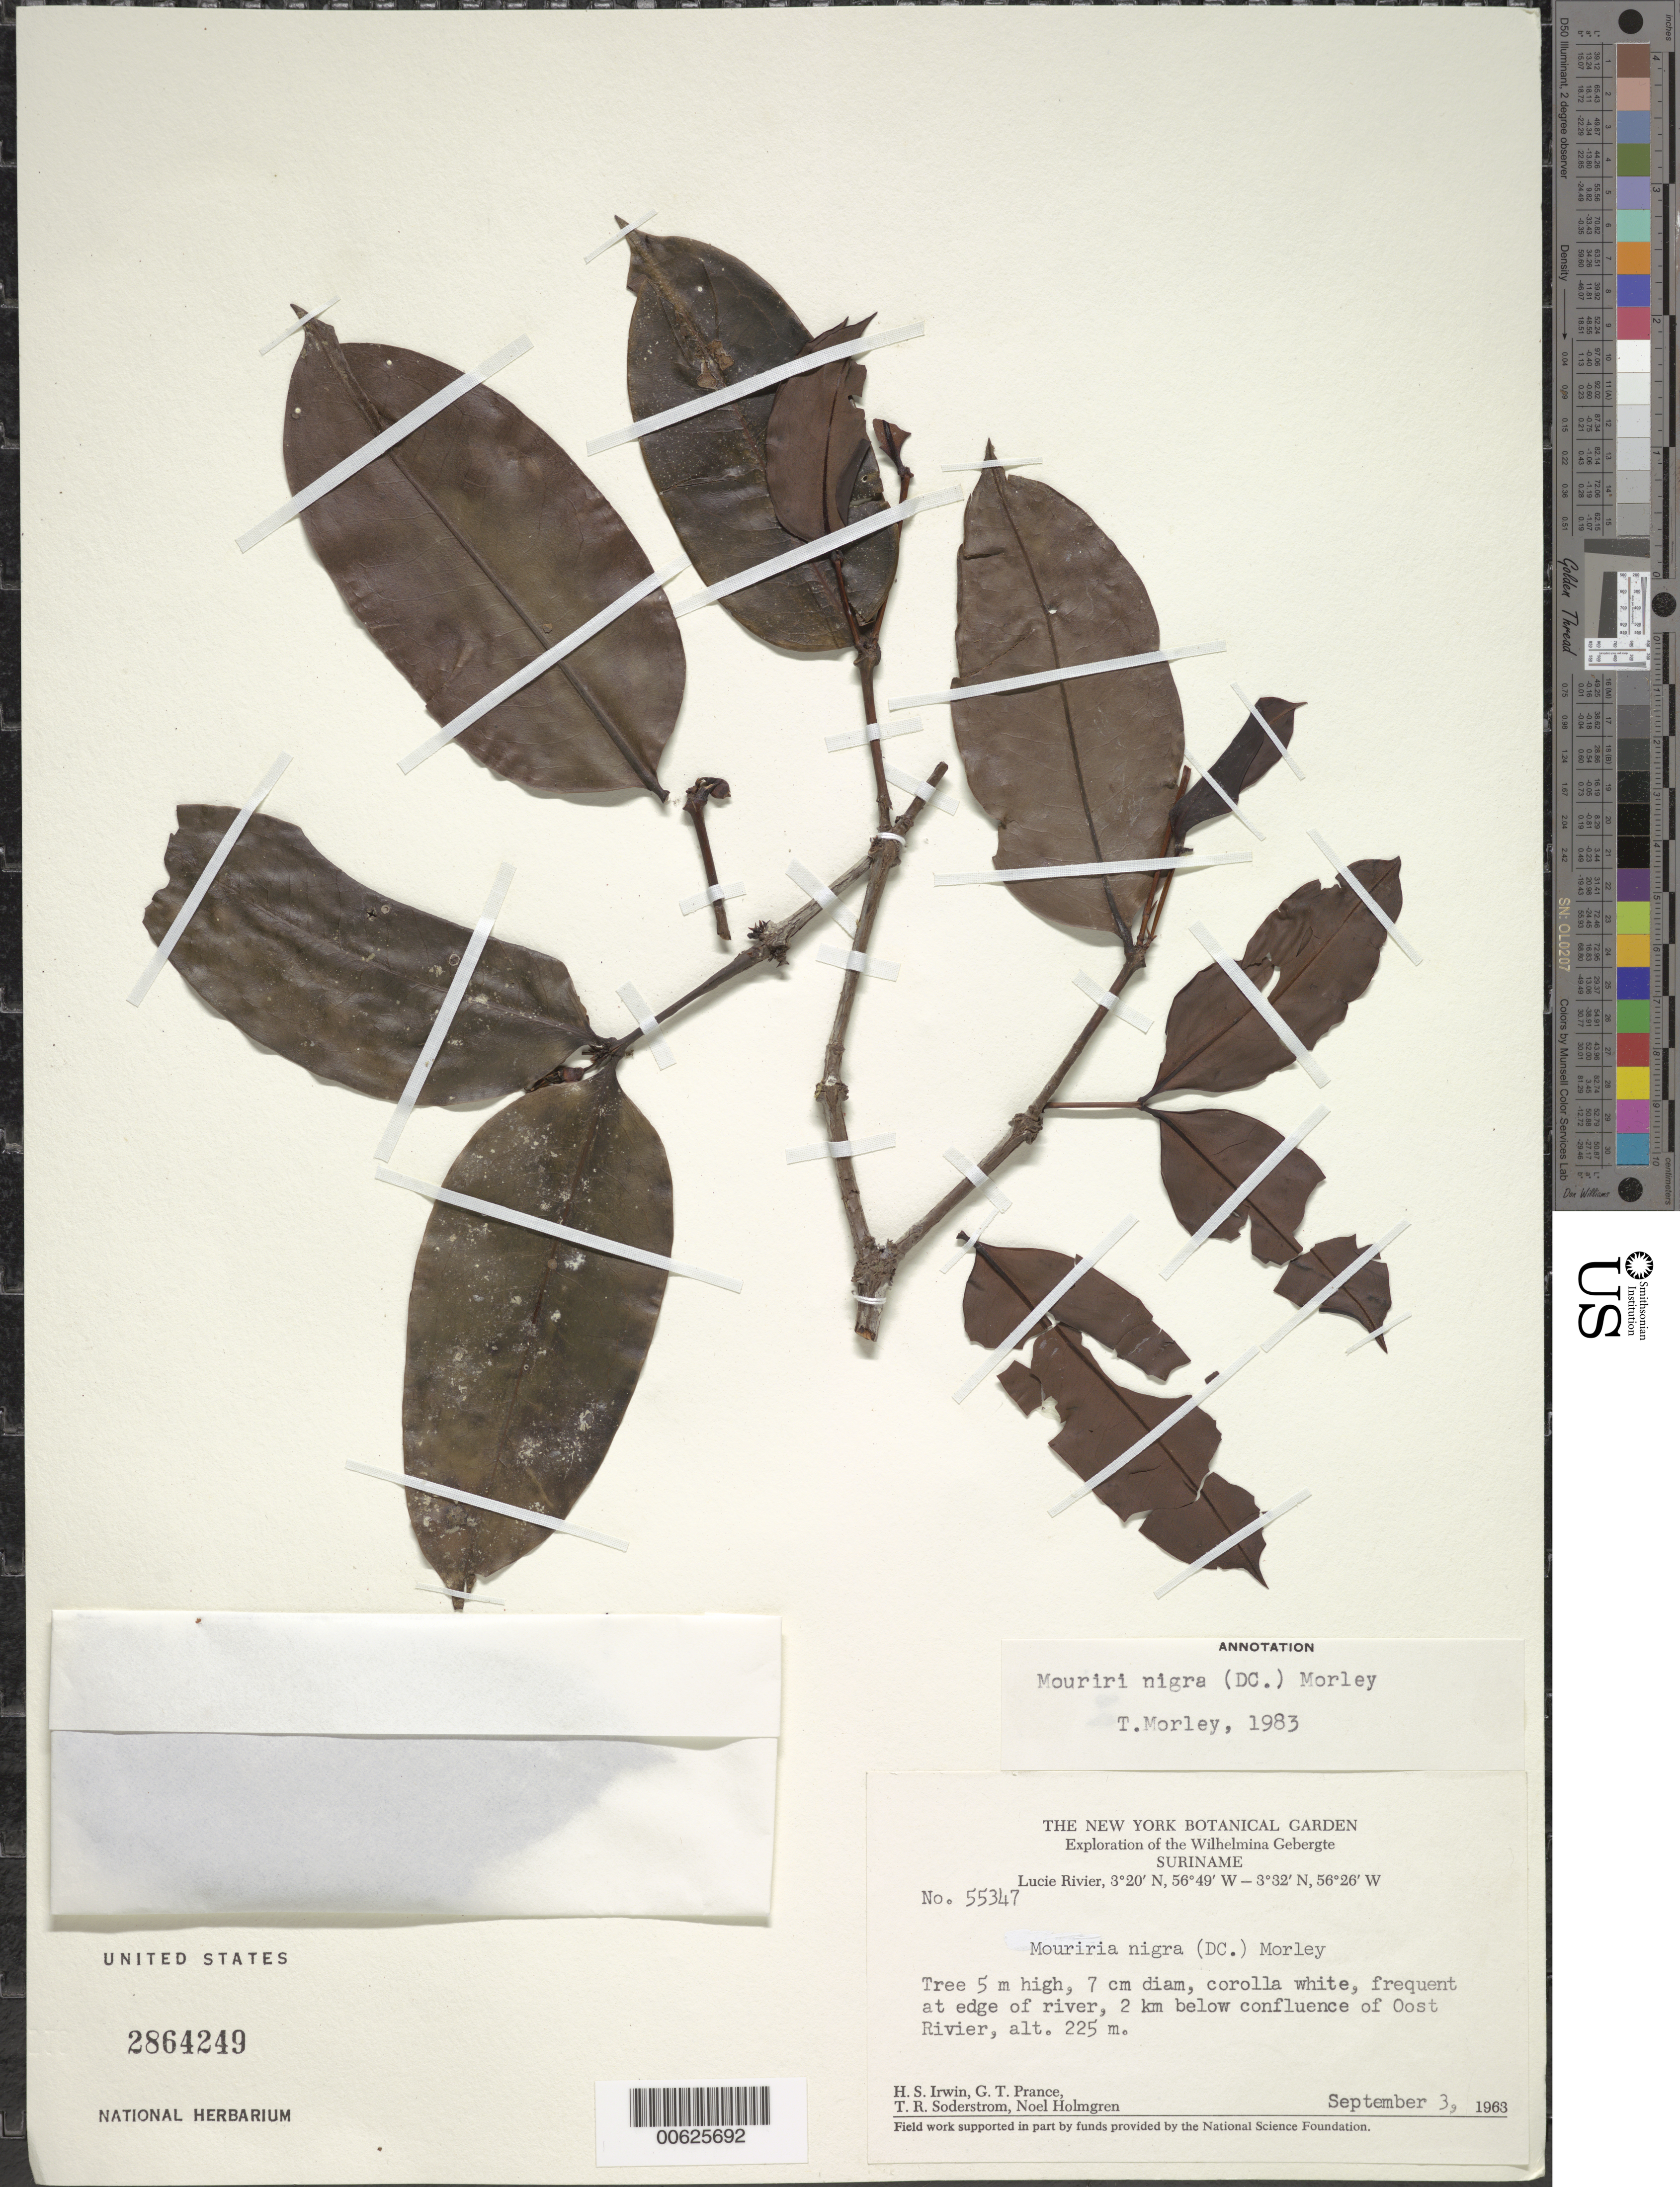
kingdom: Plantae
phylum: Tracheophyta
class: Magnoliopsida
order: Myrtales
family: Melastomataceae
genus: Mouriri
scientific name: Mouriri nigra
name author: (DC.) Morley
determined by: Morley, T.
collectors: H. Irwin, G. T. Prance, T. R. Soderstrom & N. H. Holmgren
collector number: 55347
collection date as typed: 3-Sep-63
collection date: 1963-09-03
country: Suriname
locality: Lucie R., 2 km below confl. with Oost R., Wilhelmina Gebergte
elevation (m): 225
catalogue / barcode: US 2864249